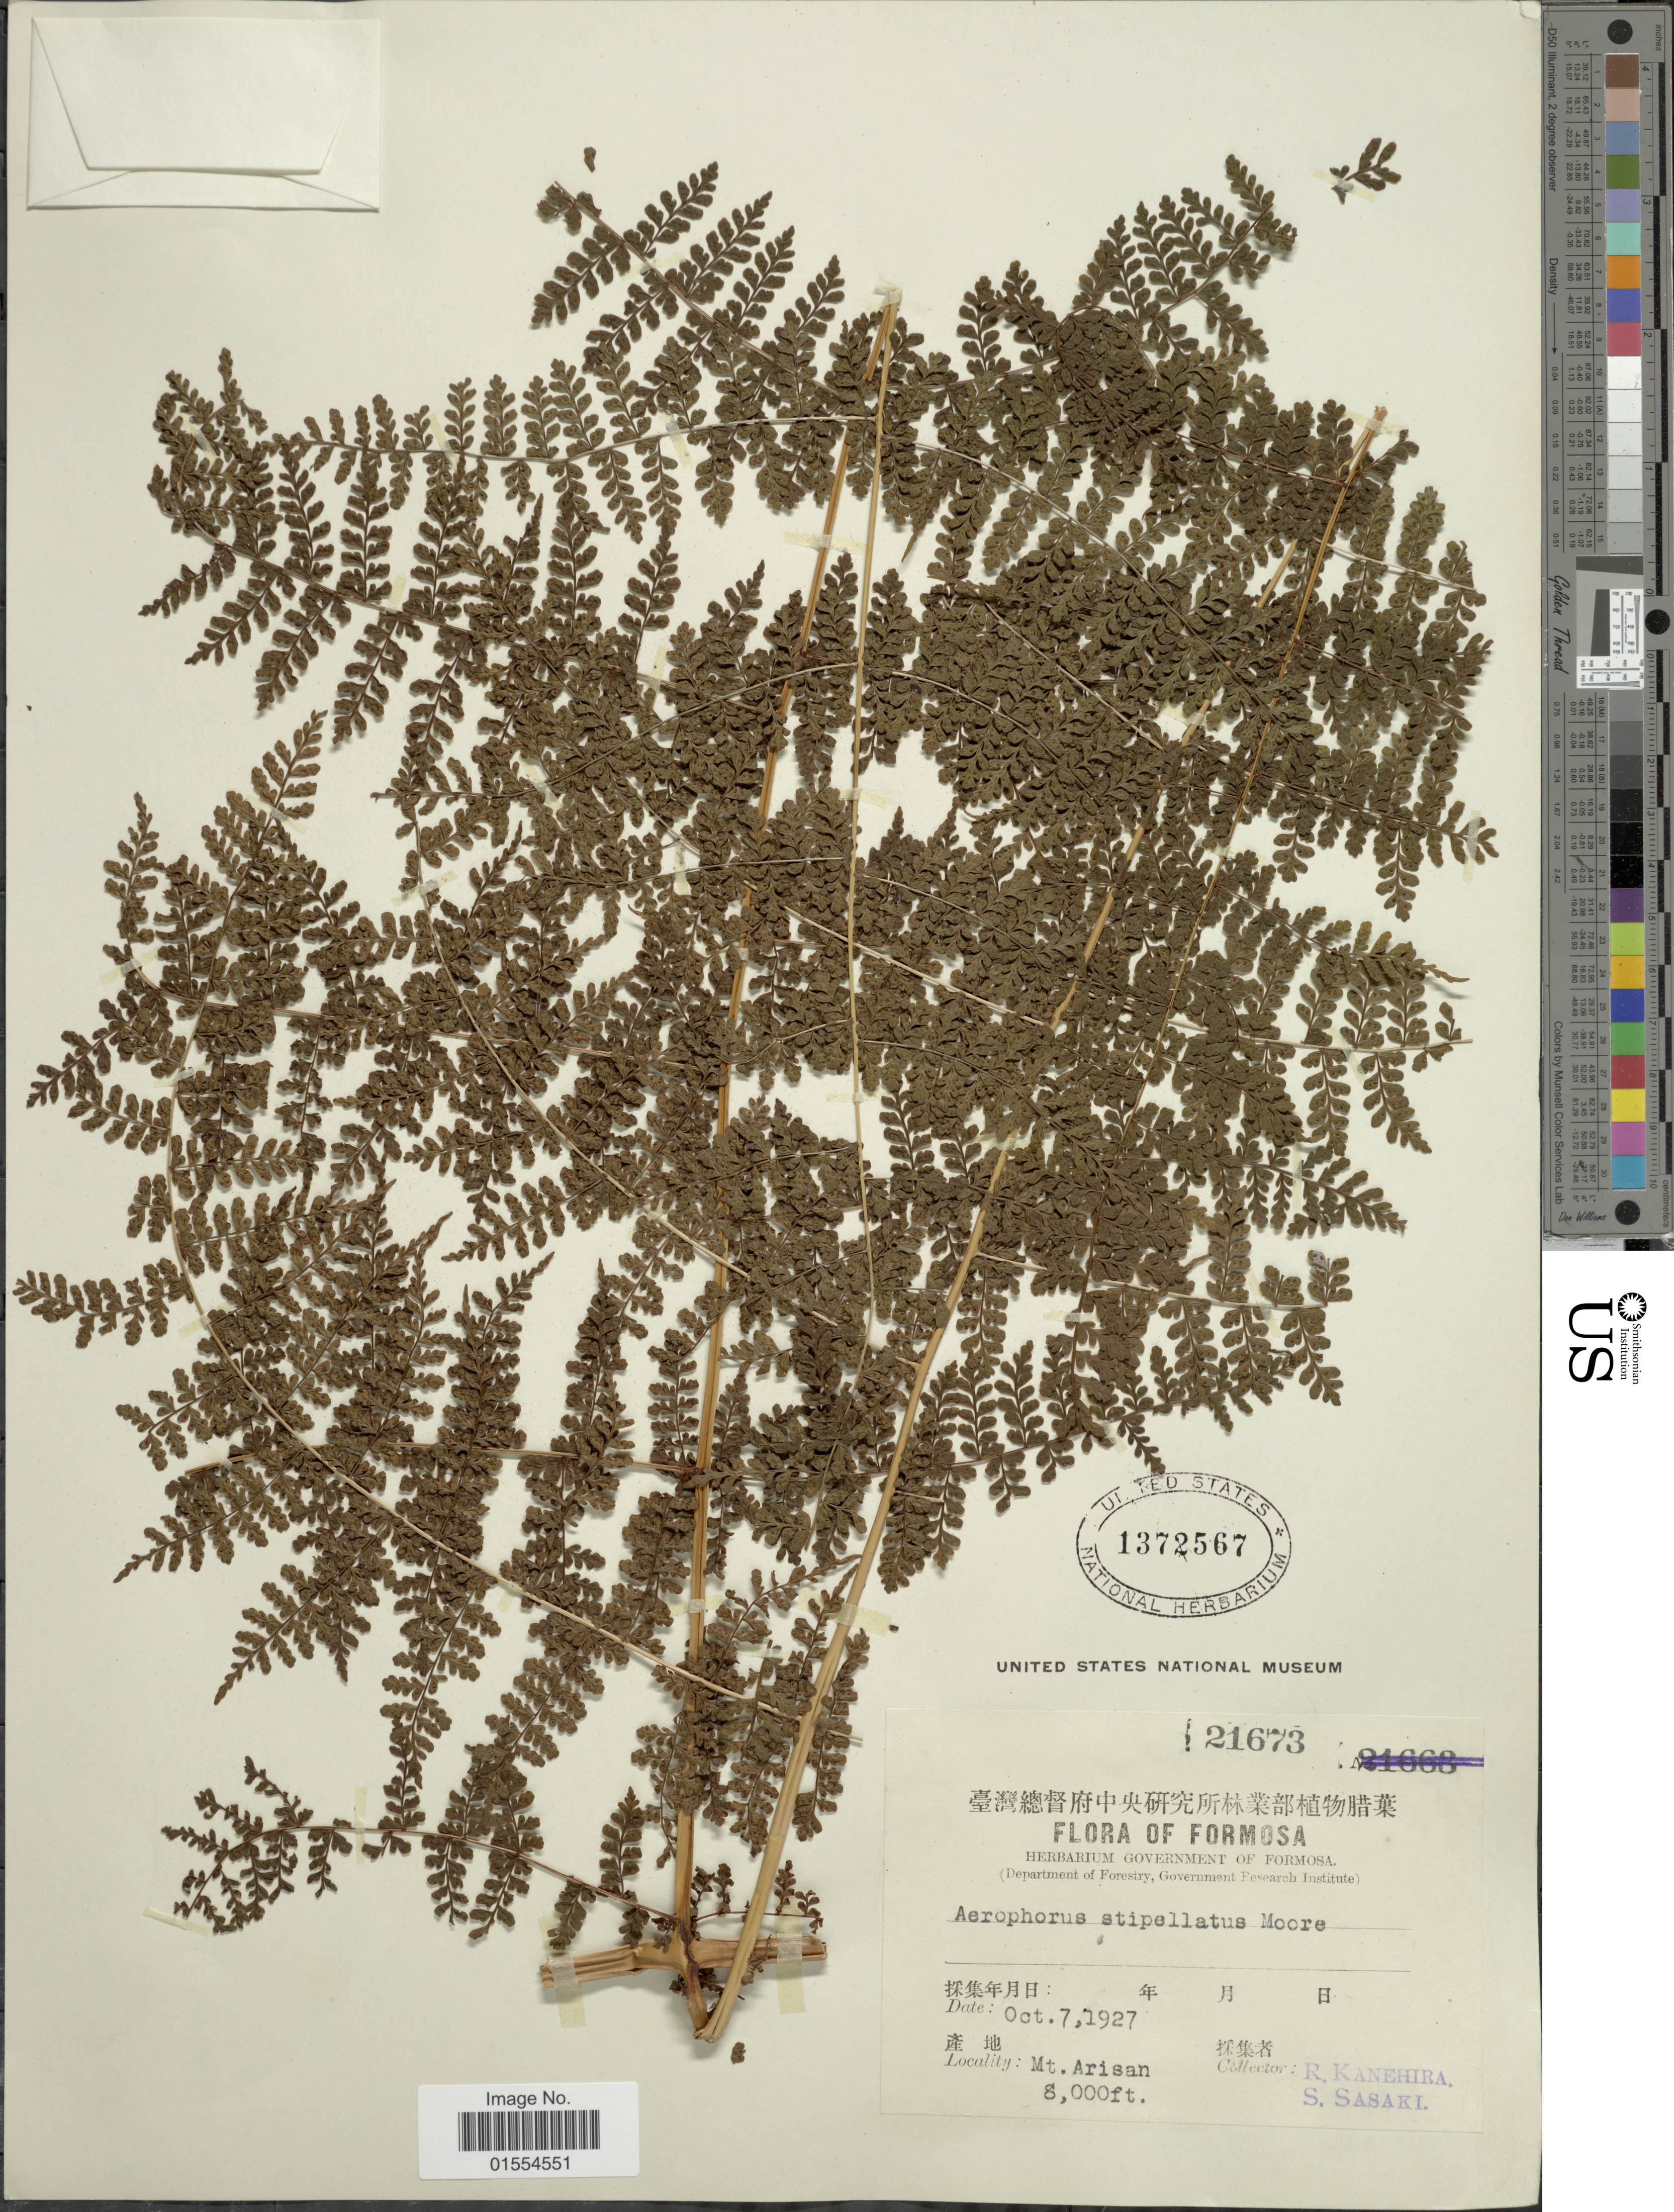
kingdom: Plantae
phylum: Tracheophyta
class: Polypodiopsida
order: Polypodiales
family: Dryopteridaceae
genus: Dryopteris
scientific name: Dryopteris nodosa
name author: (C. Presl) Li Bing Zhang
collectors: R. Kanehira & S. Sasaki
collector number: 21673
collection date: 1927-10-07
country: Taiwan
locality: Formosa, Mt. Arisan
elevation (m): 2438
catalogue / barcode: US 1372567